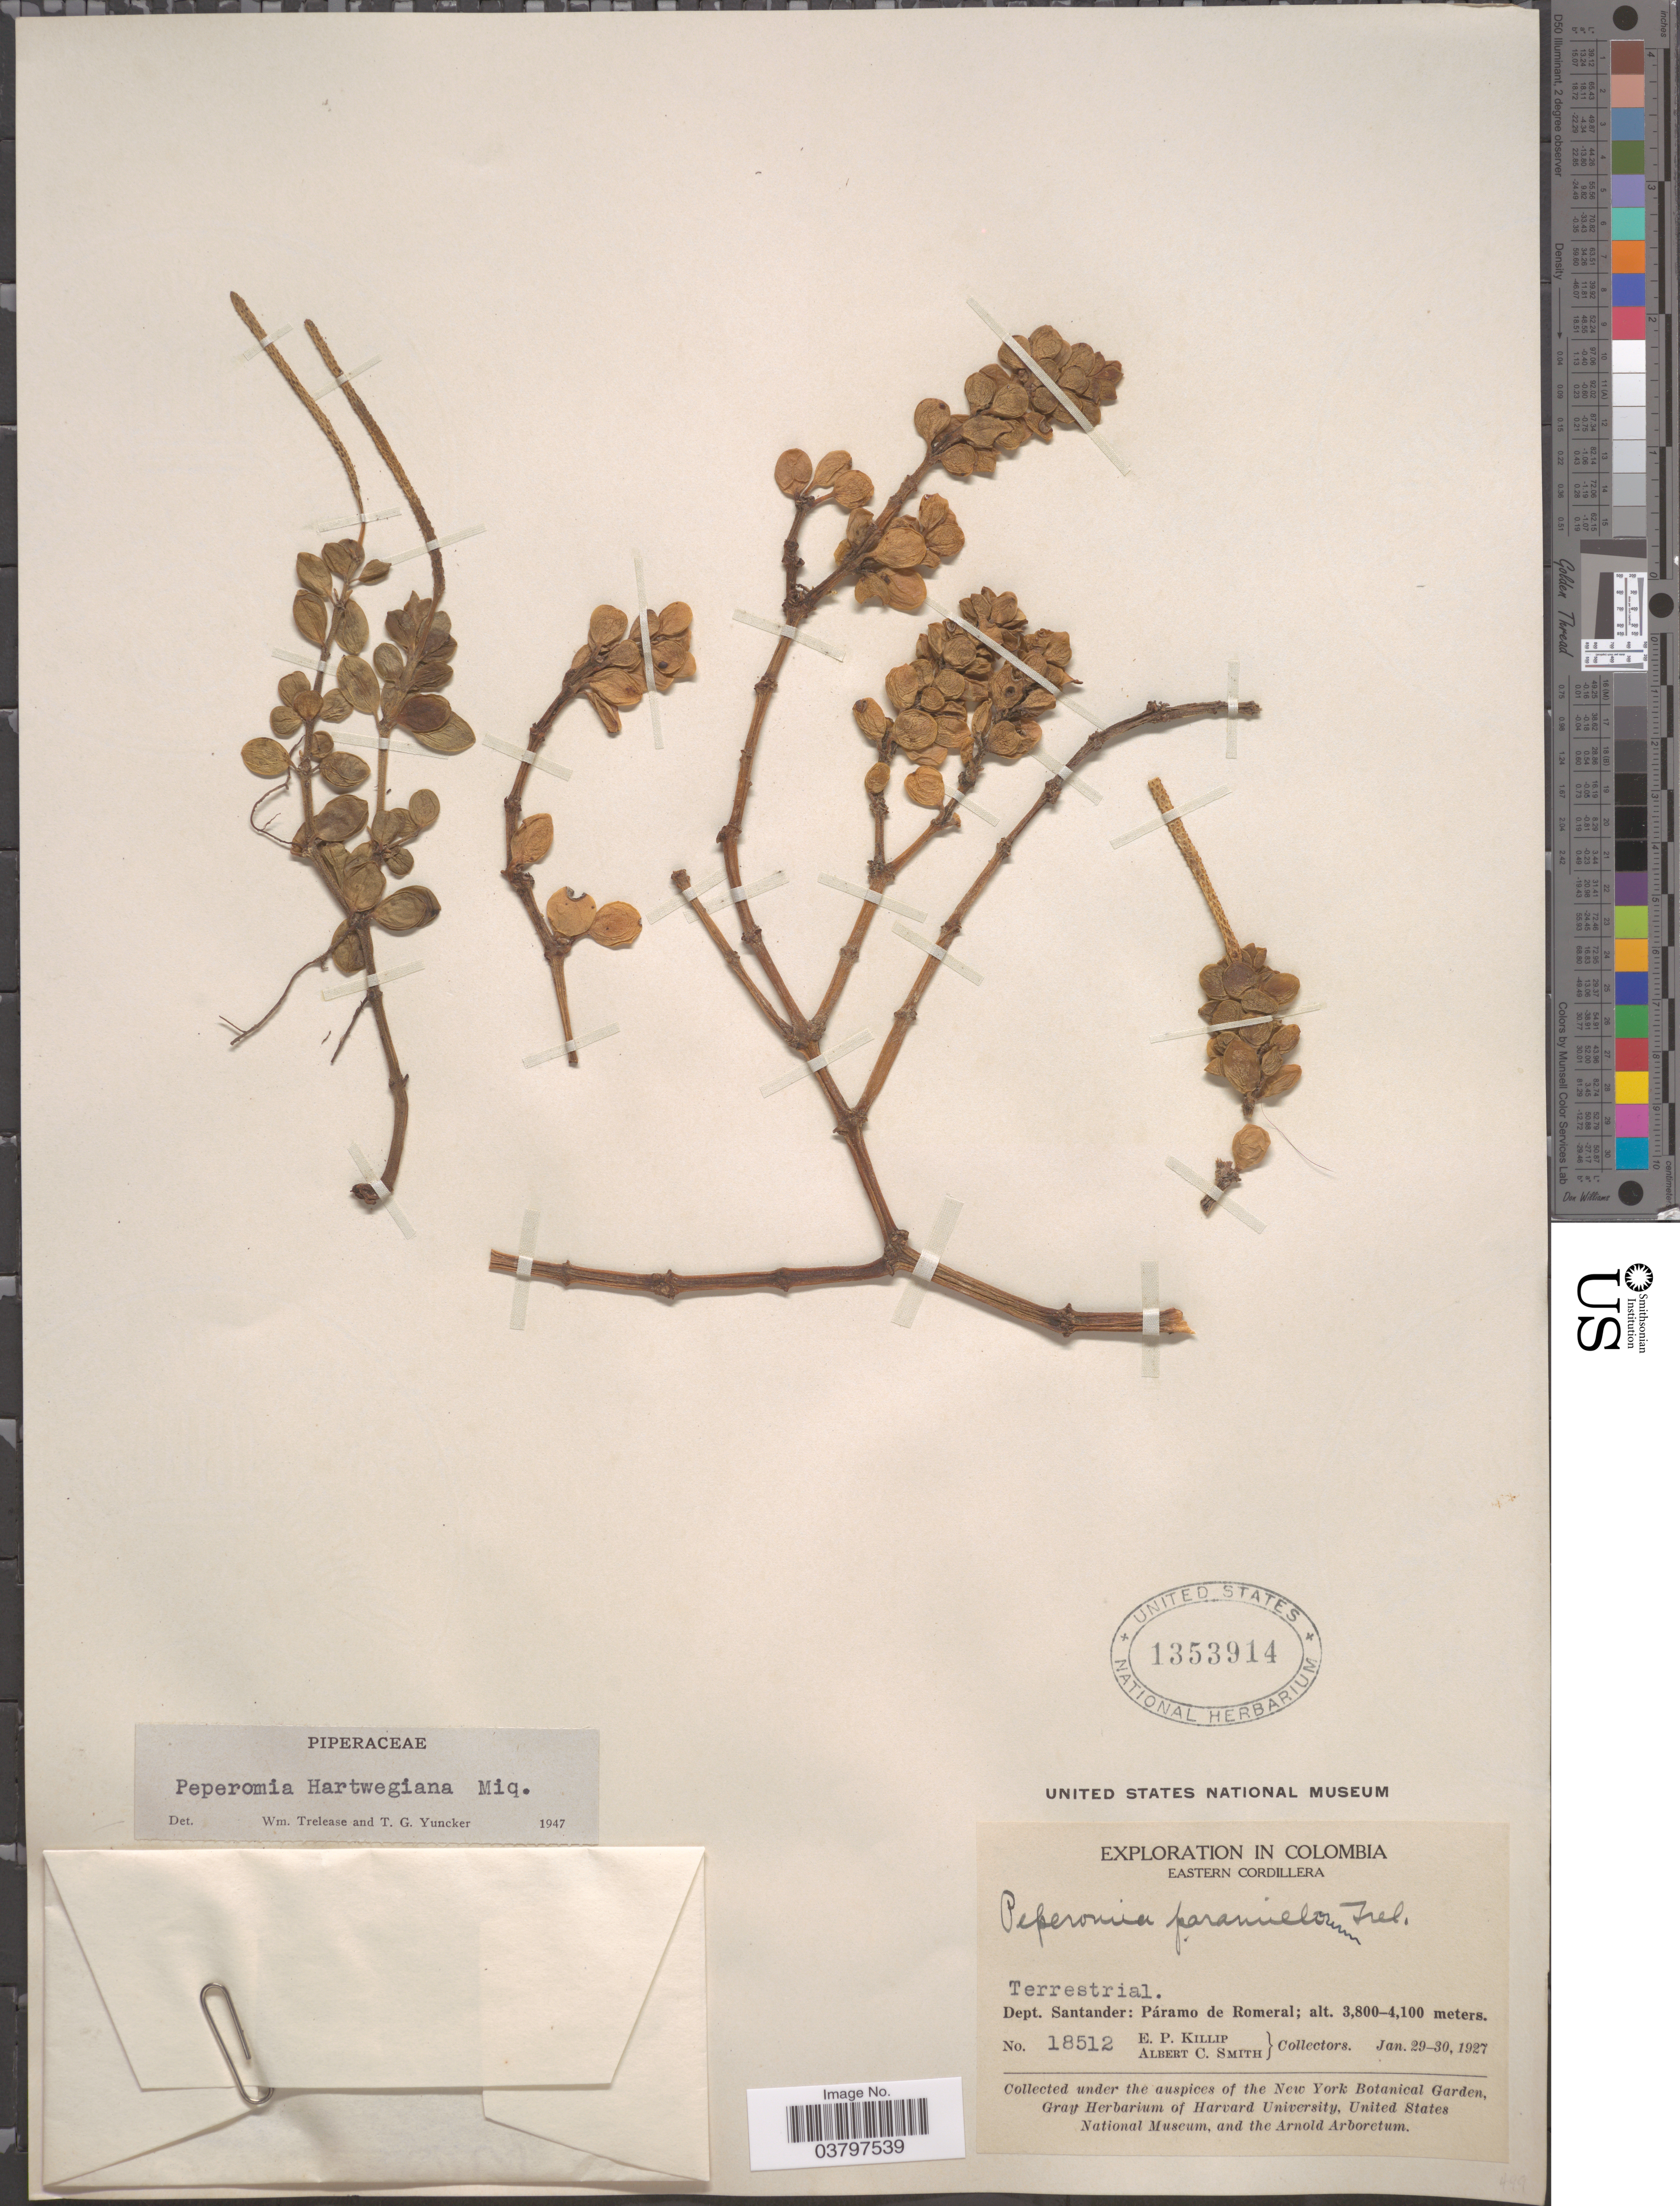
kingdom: Plantae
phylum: Tracheophyta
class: Magnoliopsida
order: Piperales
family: Piperaceae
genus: Peperomia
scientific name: Peperomia hartwegiana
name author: Miq.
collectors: E. P. Killip & A. C. Smith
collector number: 18512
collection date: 1927-01-29/1927-01-30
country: Colombia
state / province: Santander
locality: Eastern Cordillera. Dept. Santander: Páramo de Romeral.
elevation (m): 3800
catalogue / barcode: US 1353914